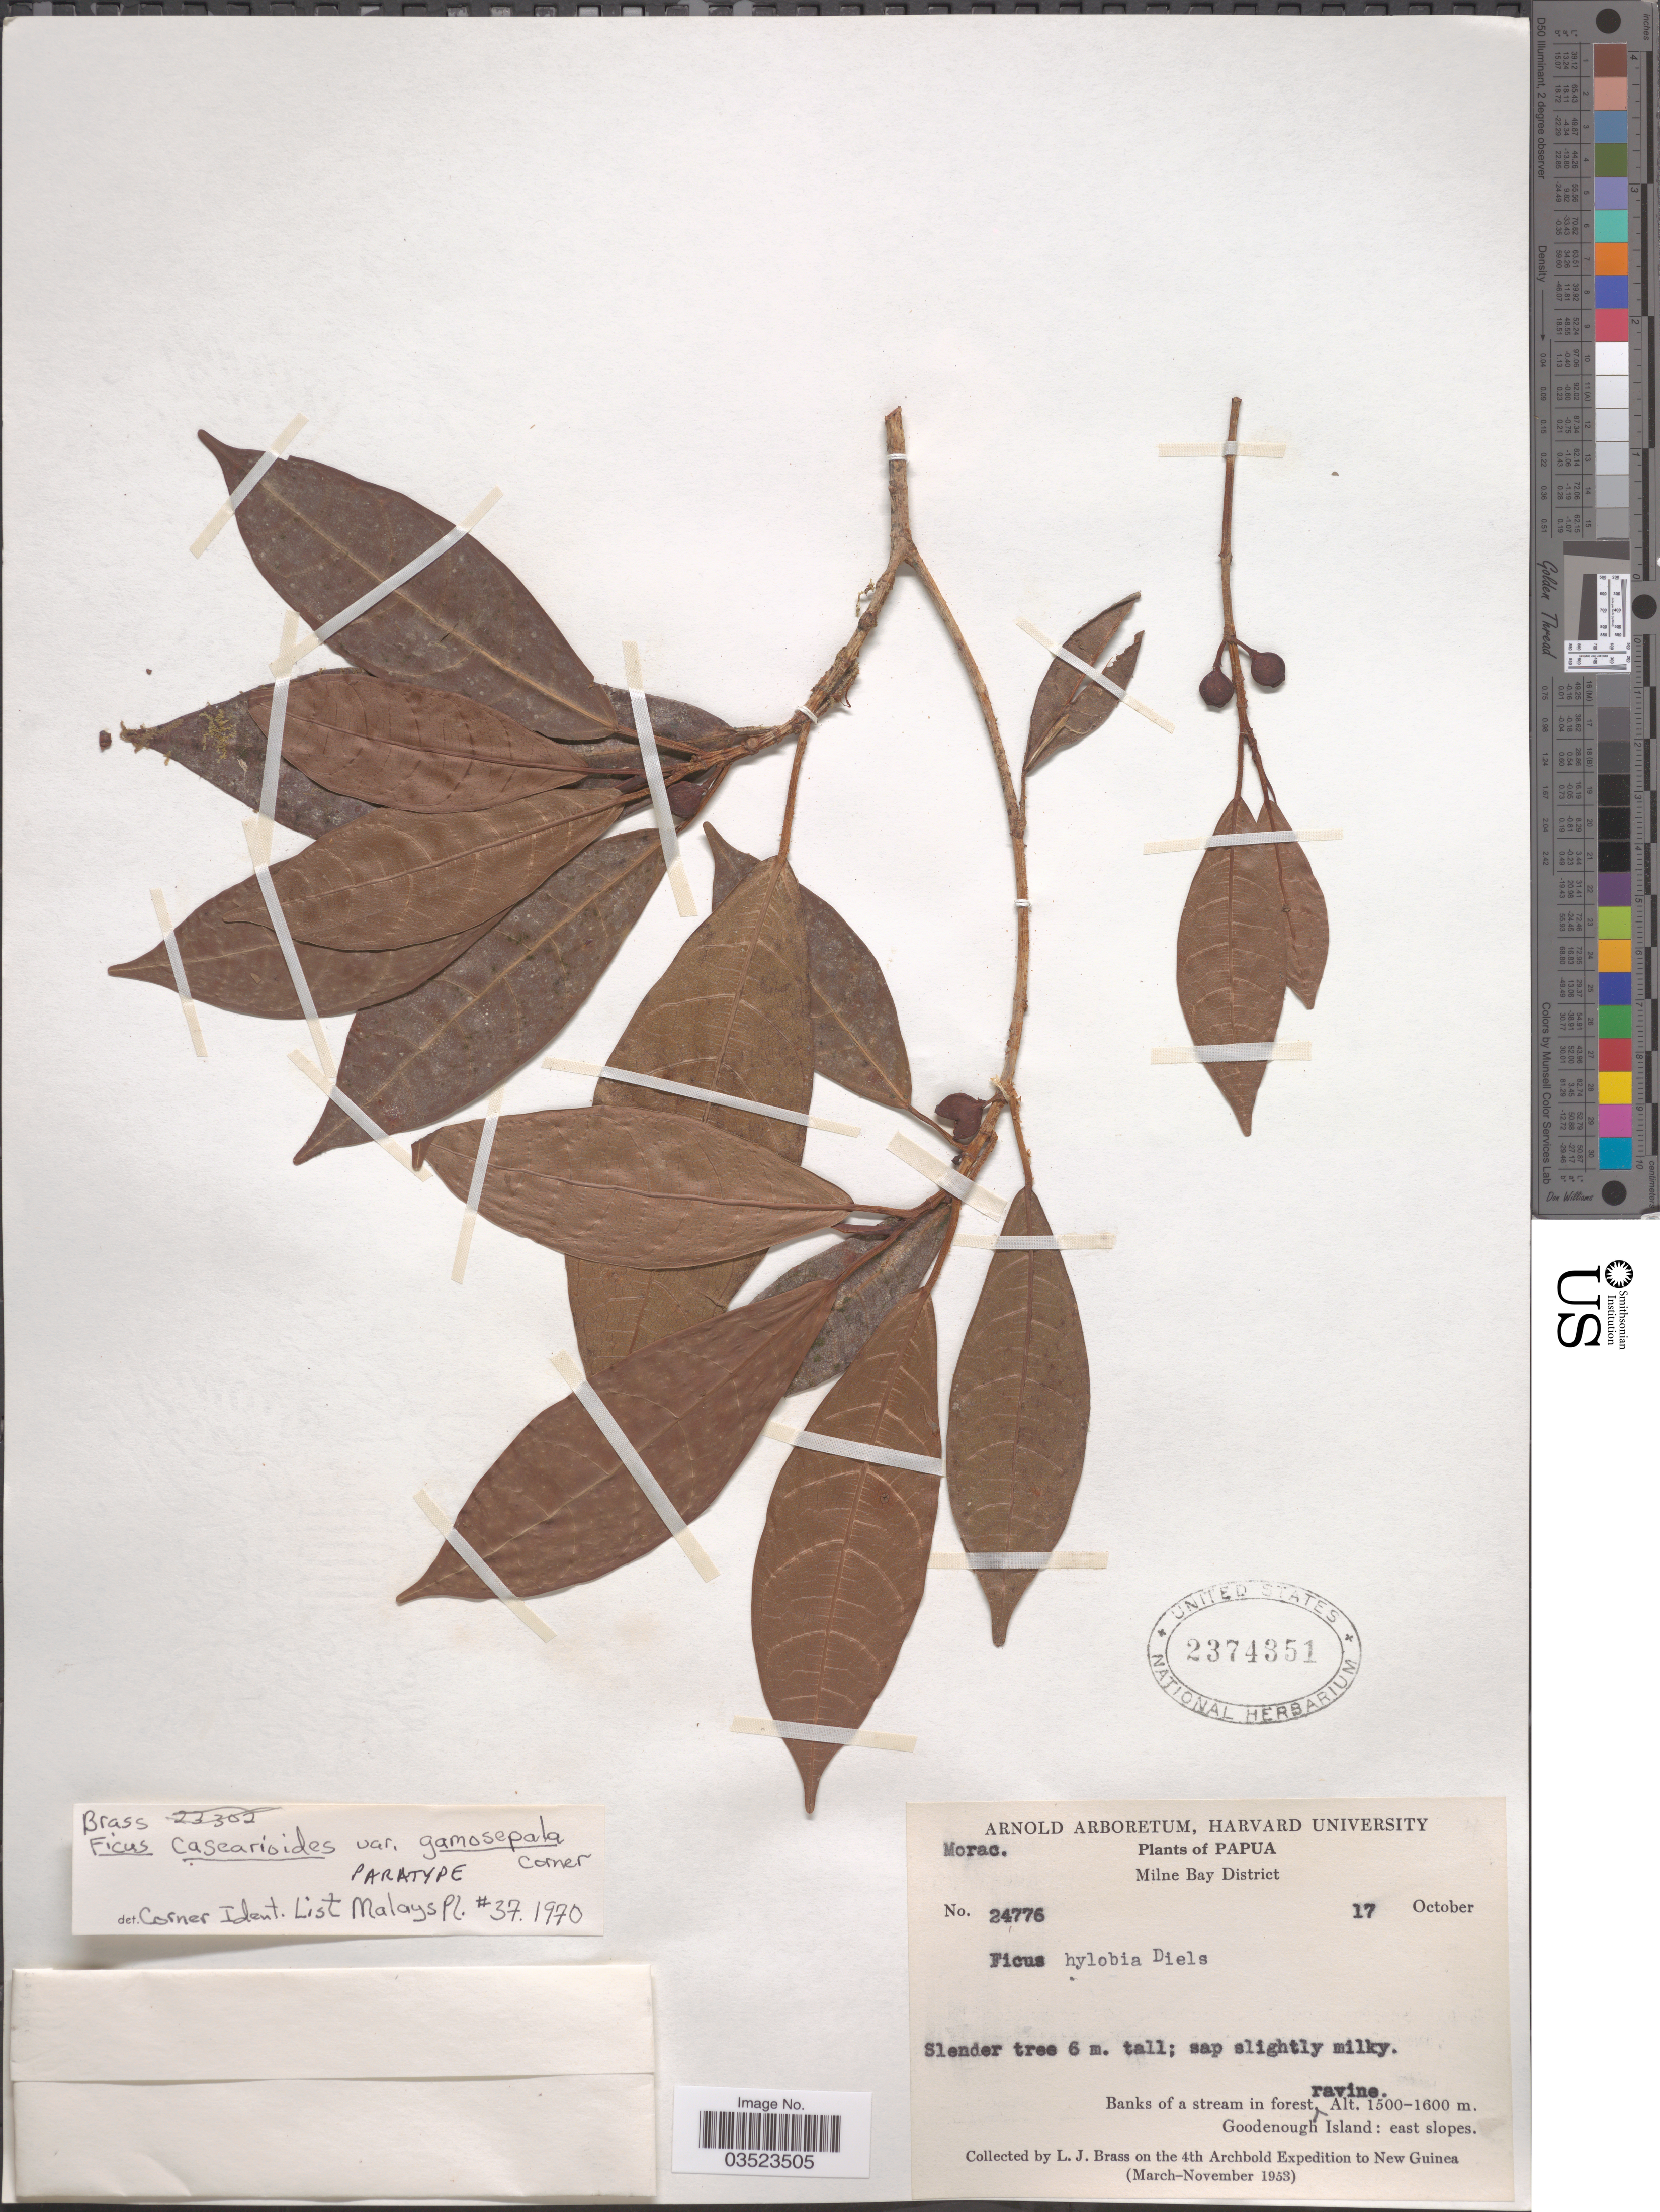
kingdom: Plantae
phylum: Tracheophyta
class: Magnoliopsida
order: Rosales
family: Moraceae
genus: Ficus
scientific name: Ficus casearioides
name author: King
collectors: L. J. Brass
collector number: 24776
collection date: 1953-10-17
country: Papua New Guinea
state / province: Milne Bay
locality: Papua. Milne Bay District. Banks of a stream in forest ravine. Goodenough Island: east slopes. New Guinea.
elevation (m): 1500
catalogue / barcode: US 2374351